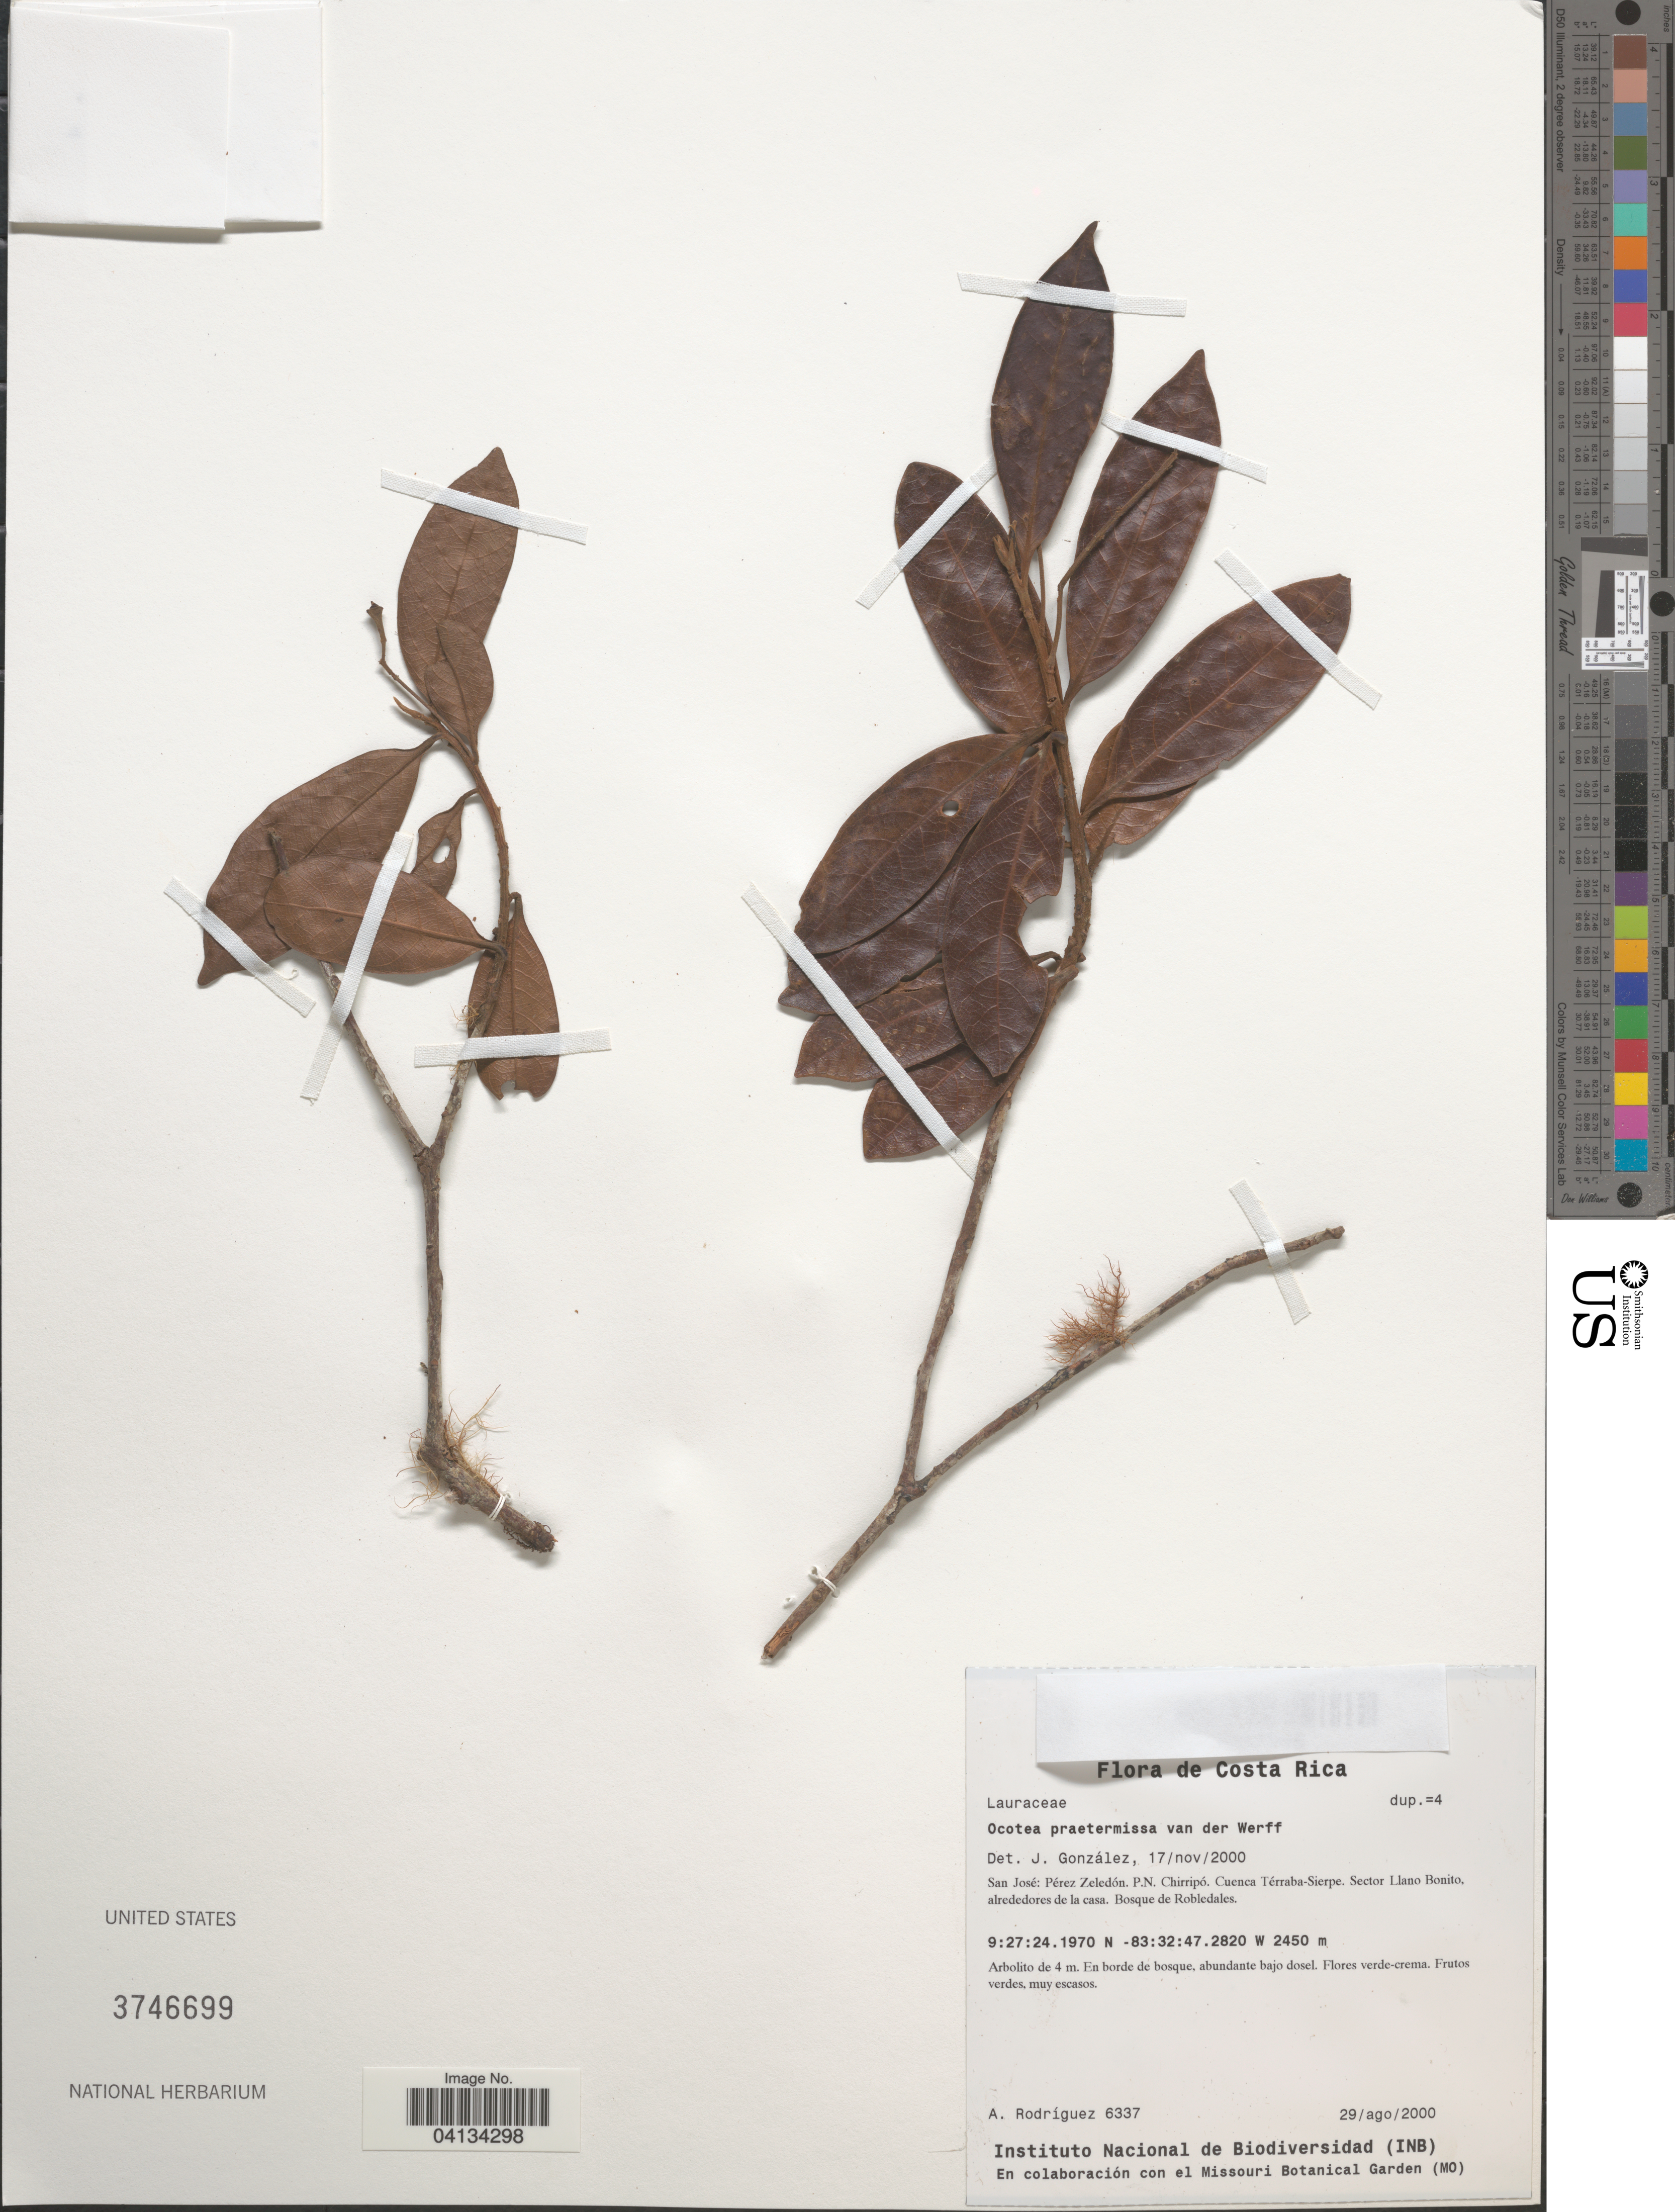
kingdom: Plantae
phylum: Tracheophyta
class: Magnoliopsida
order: Laurales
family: Lauraceae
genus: Ocotea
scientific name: Ocotea praetermissa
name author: van der Werff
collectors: A. Rodríguez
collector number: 6337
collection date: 2000-08-29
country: Costa Rica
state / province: San José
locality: Pérez Zeledón. P.N. Chirripó. Cuenca Térraba-Sierpe. Sector Llano Bonito, alrededores de la casa. Bosque de Robledales.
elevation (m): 2450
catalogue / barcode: US 3746699